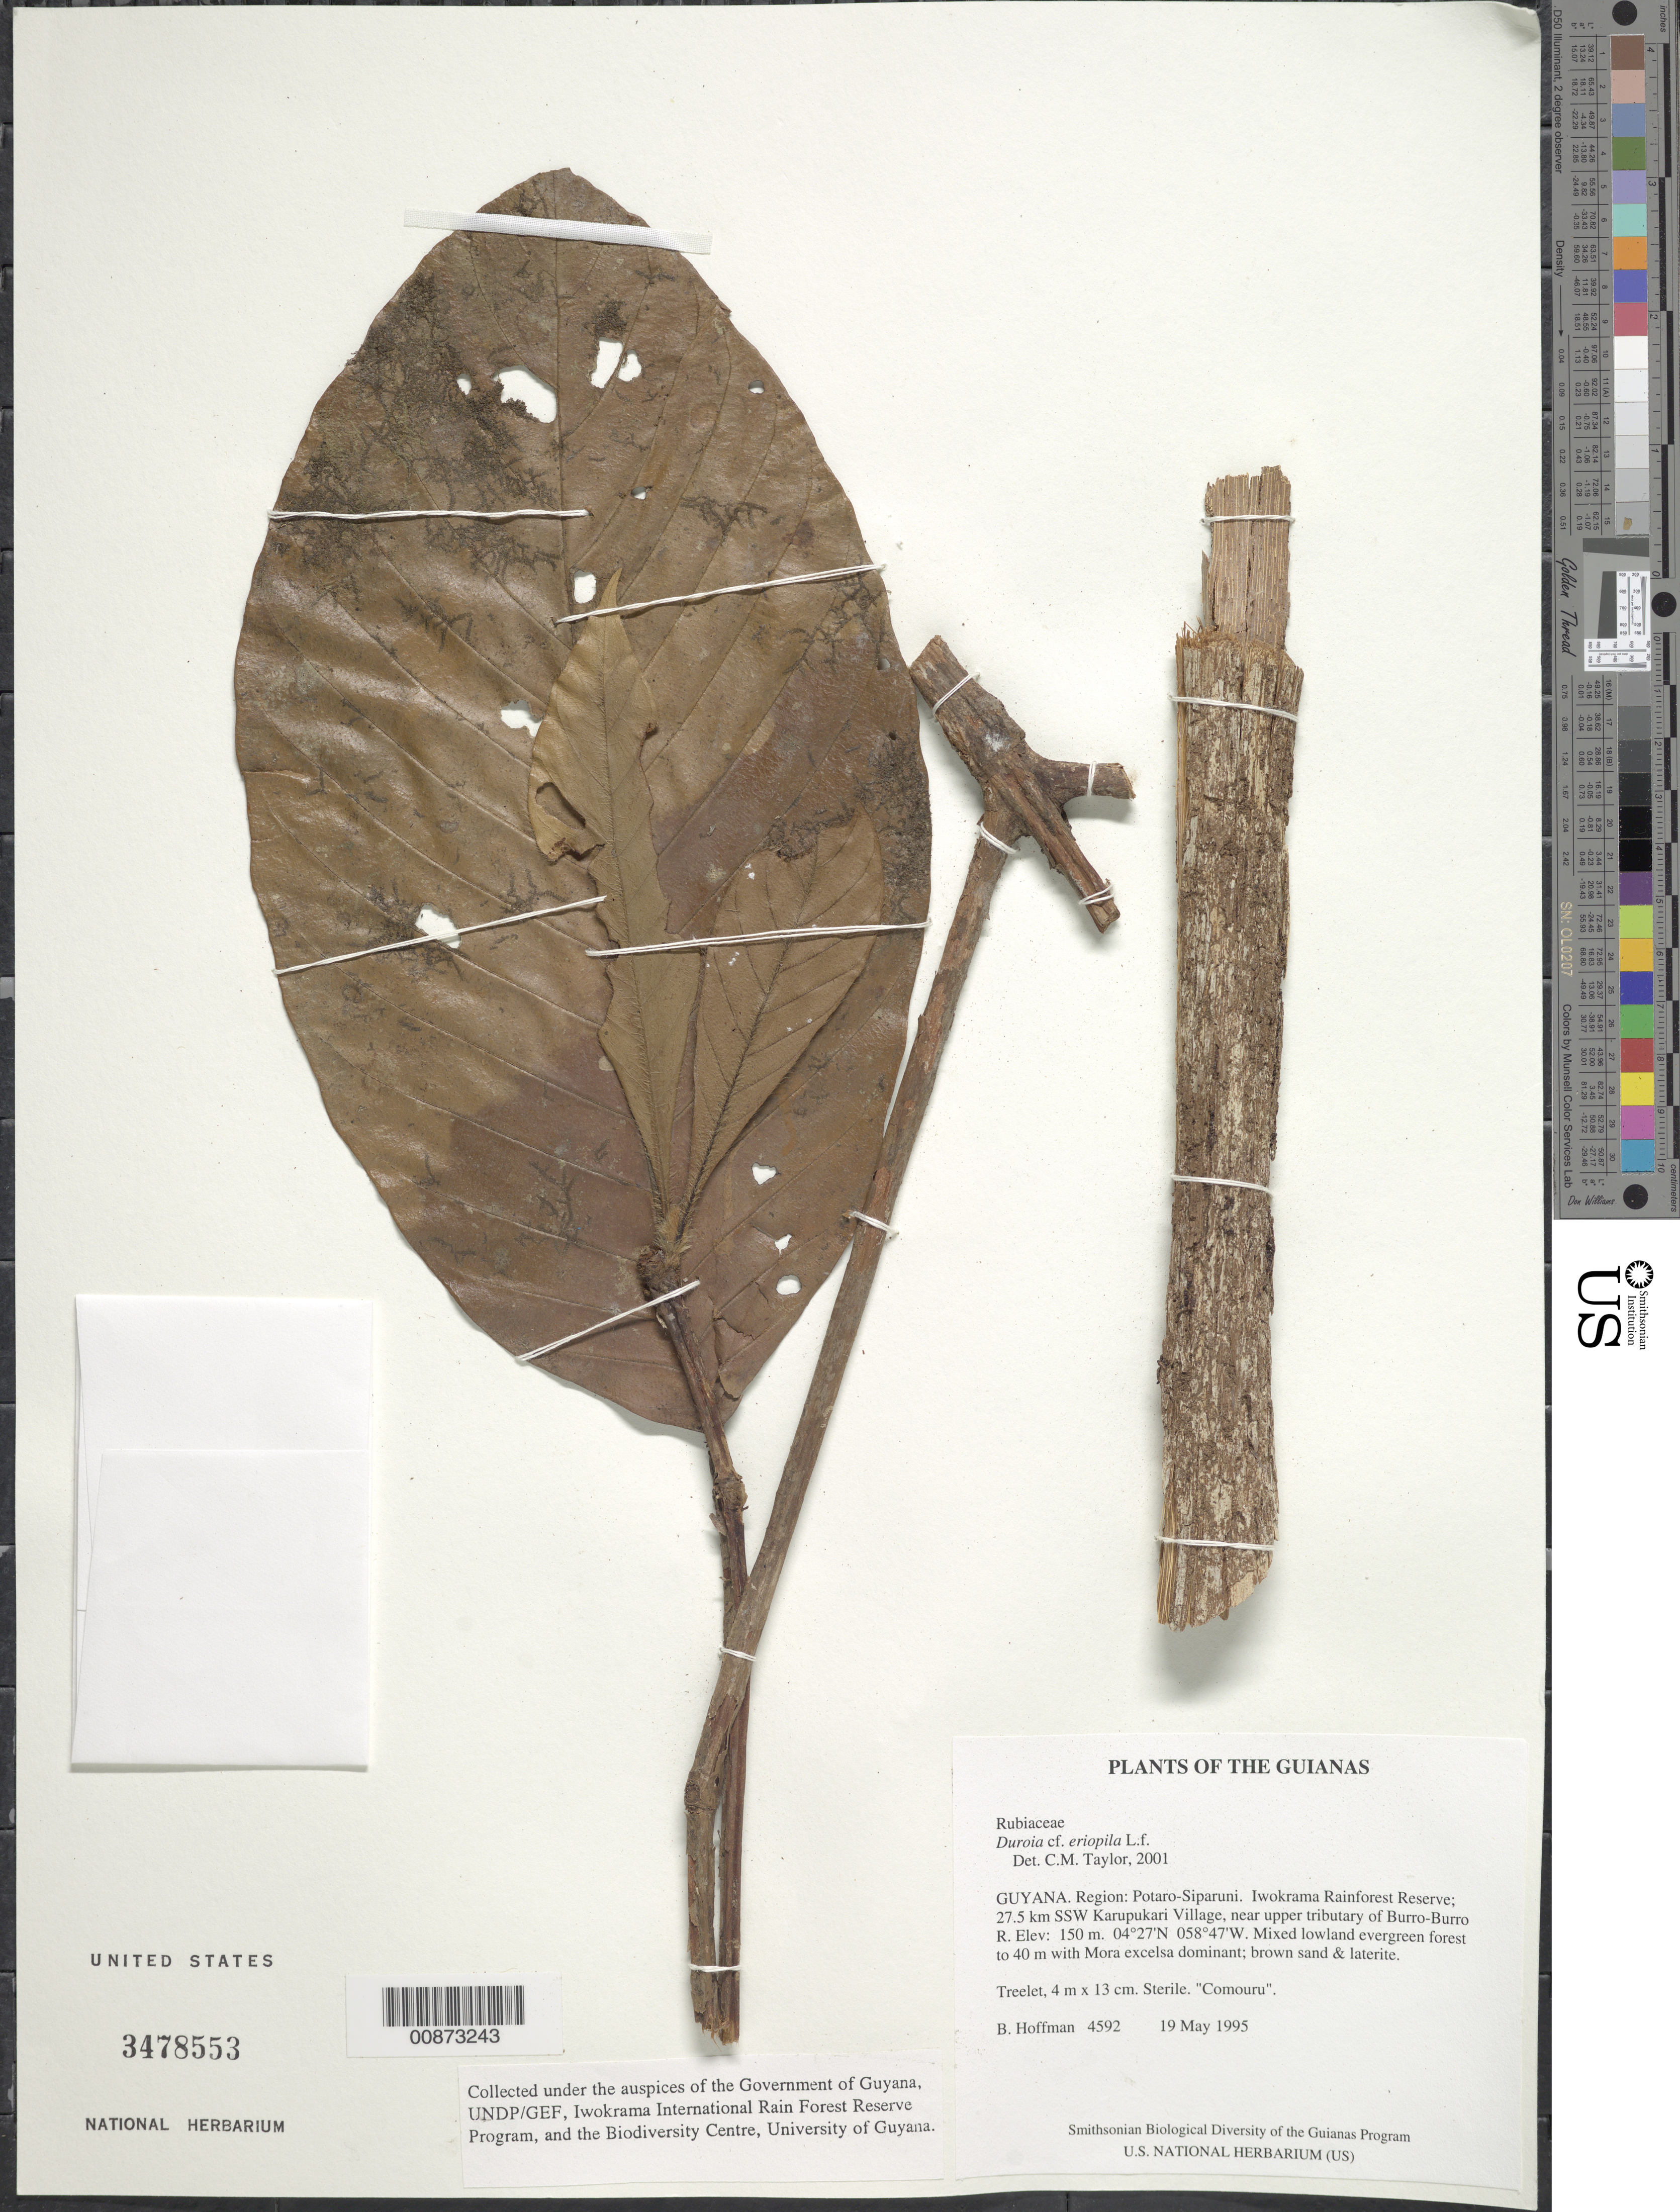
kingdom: Plantae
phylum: Tracheophyta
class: Magnoliopsida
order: Gentianales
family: Rubiaceae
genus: Duroia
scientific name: Duroia eriopila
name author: L. f.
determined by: Taylor, Charlotte M.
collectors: B. Hoffman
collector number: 4592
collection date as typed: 19 May 1995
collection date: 1995-05-19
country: Guyana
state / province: Potaro-Siparuni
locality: Iwokrama Rainforest Reserve; 27.5 km SSW of Karupukari Village, near upper tributary of Burro-Burro River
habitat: Mixed lowland evergreen forest to 40 m with Mora excelsa dominant; brown sand & laterite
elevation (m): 150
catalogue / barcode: US 3478553